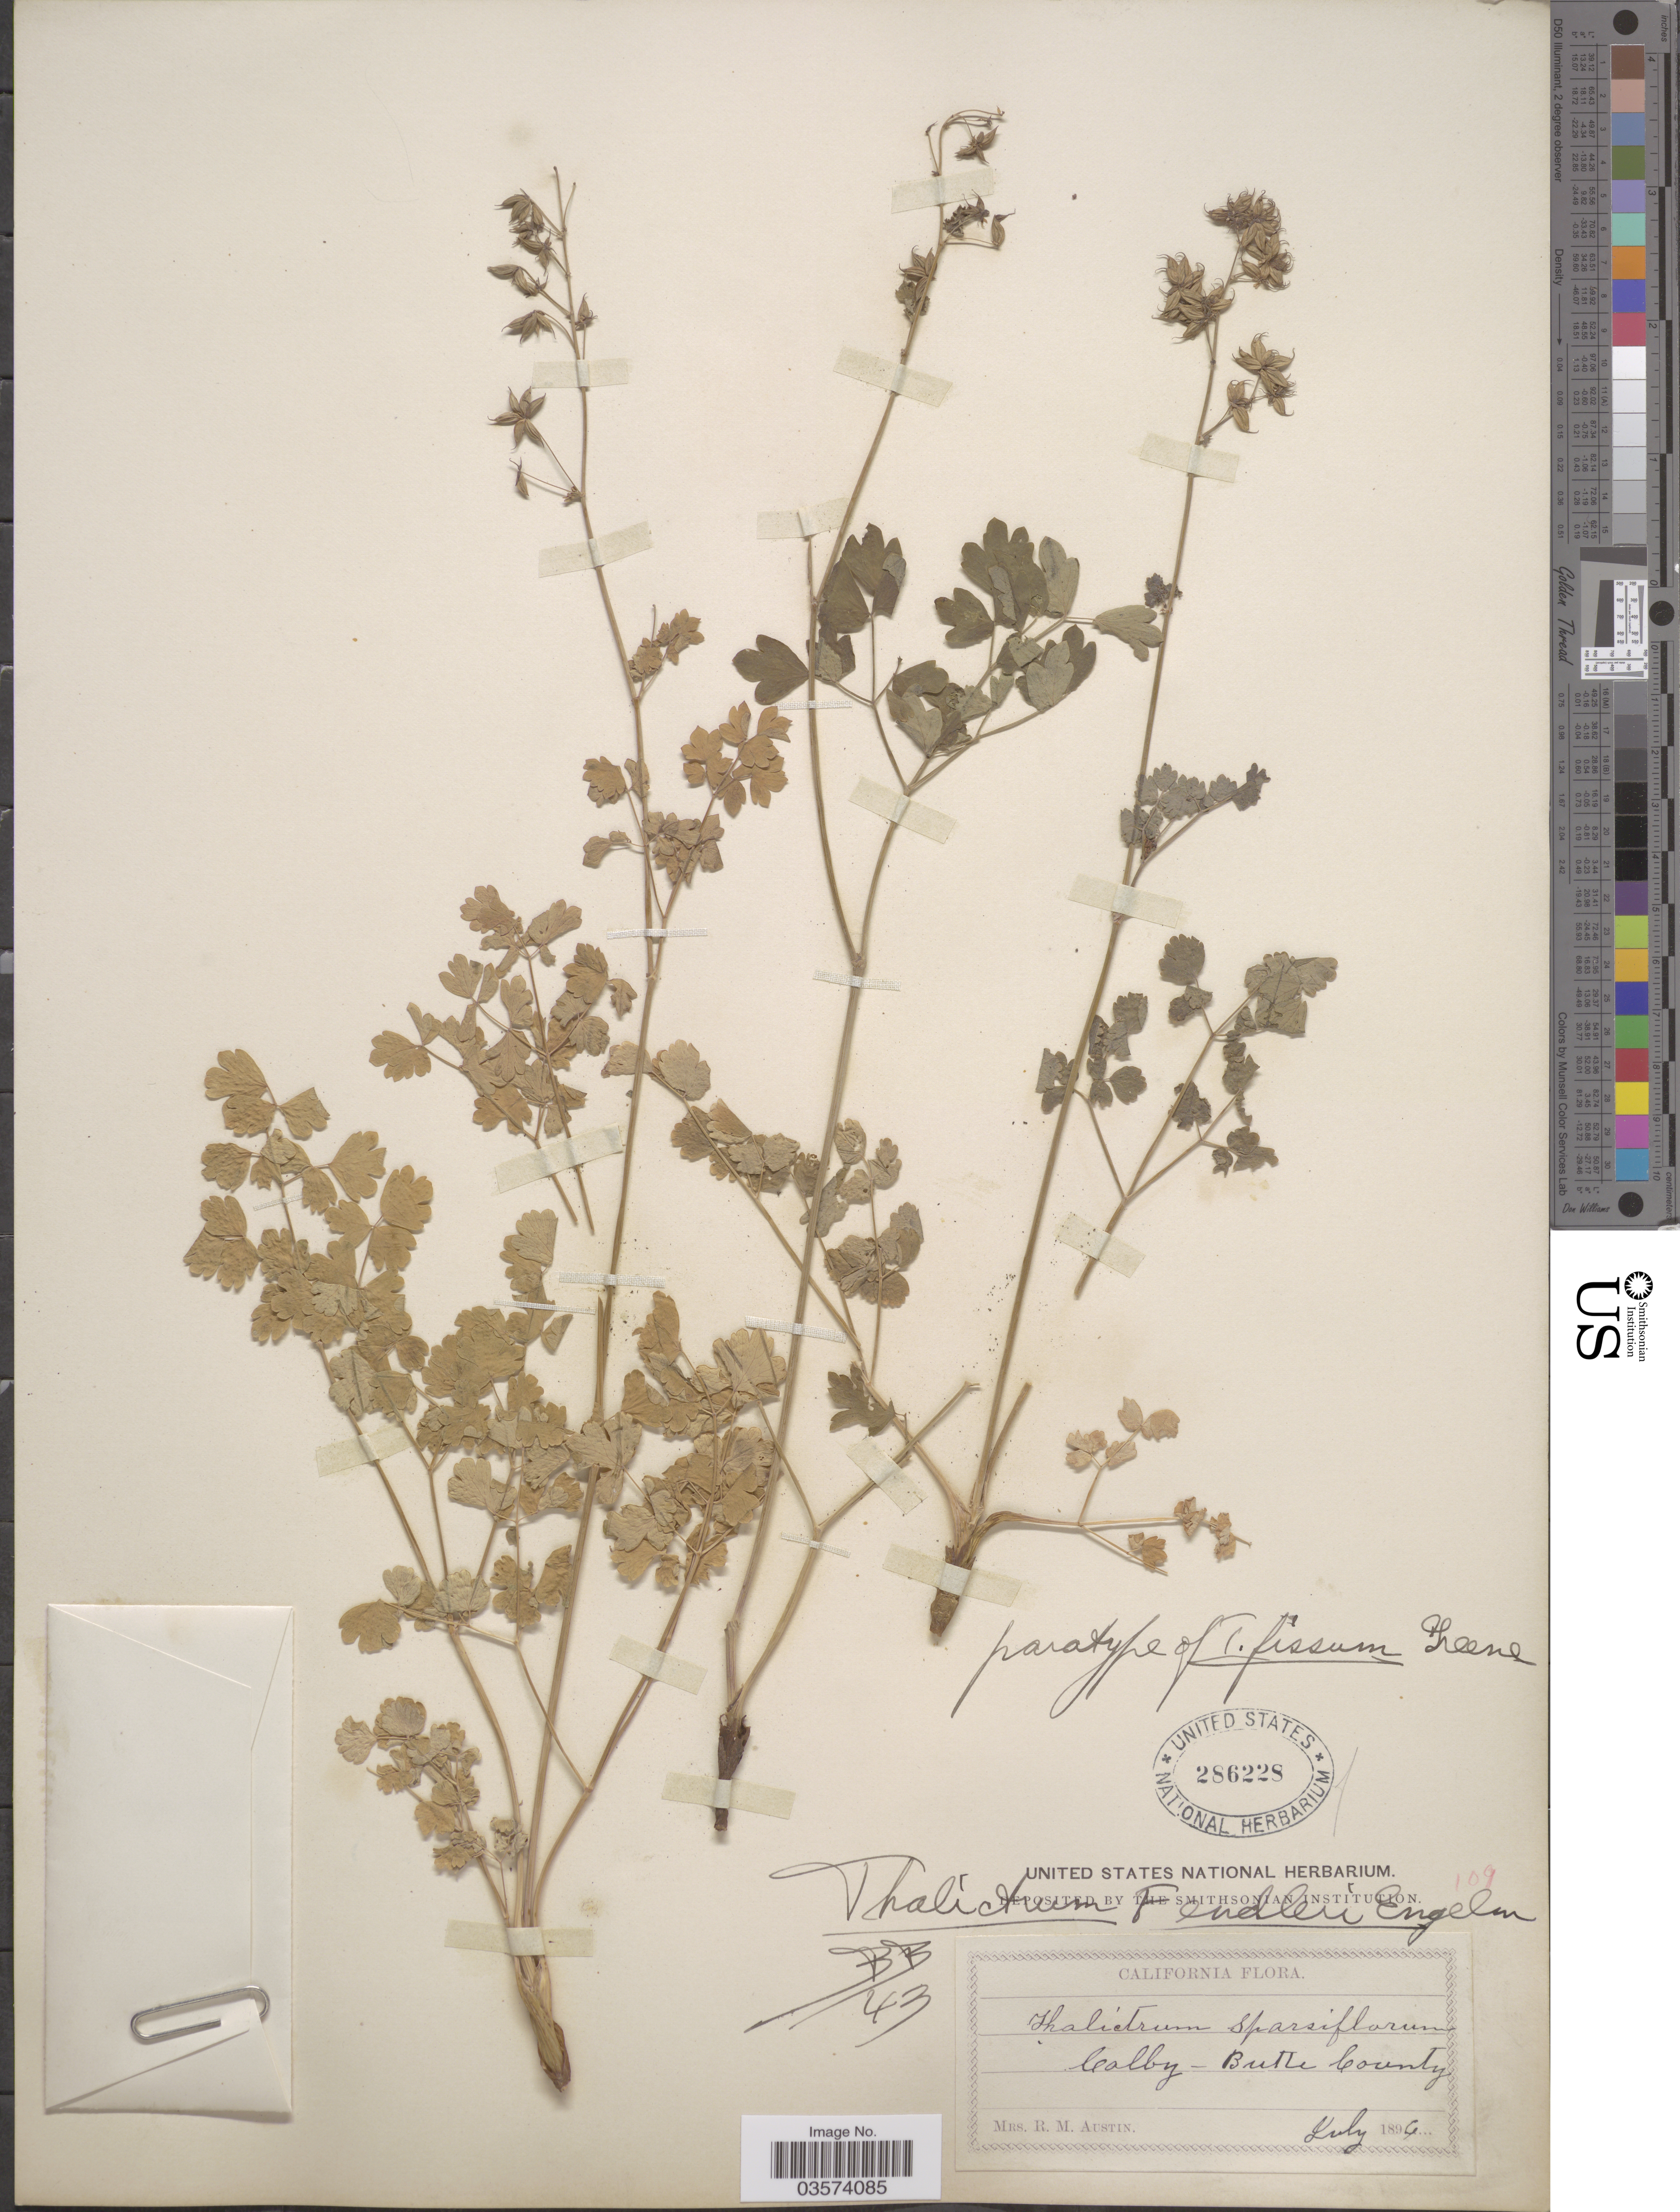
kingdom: Plantae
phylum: Tracheophyta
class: Magnoliopsida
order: Ranunculales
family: Ranunculaceae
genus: Thalictrum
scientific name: Thalictrum fendleri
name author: Engelm. ex A. Gray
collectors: R. Austin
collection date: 1894-07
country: United States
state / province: California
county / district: Butte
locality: Colby-Butte County.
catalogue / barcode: US 286228